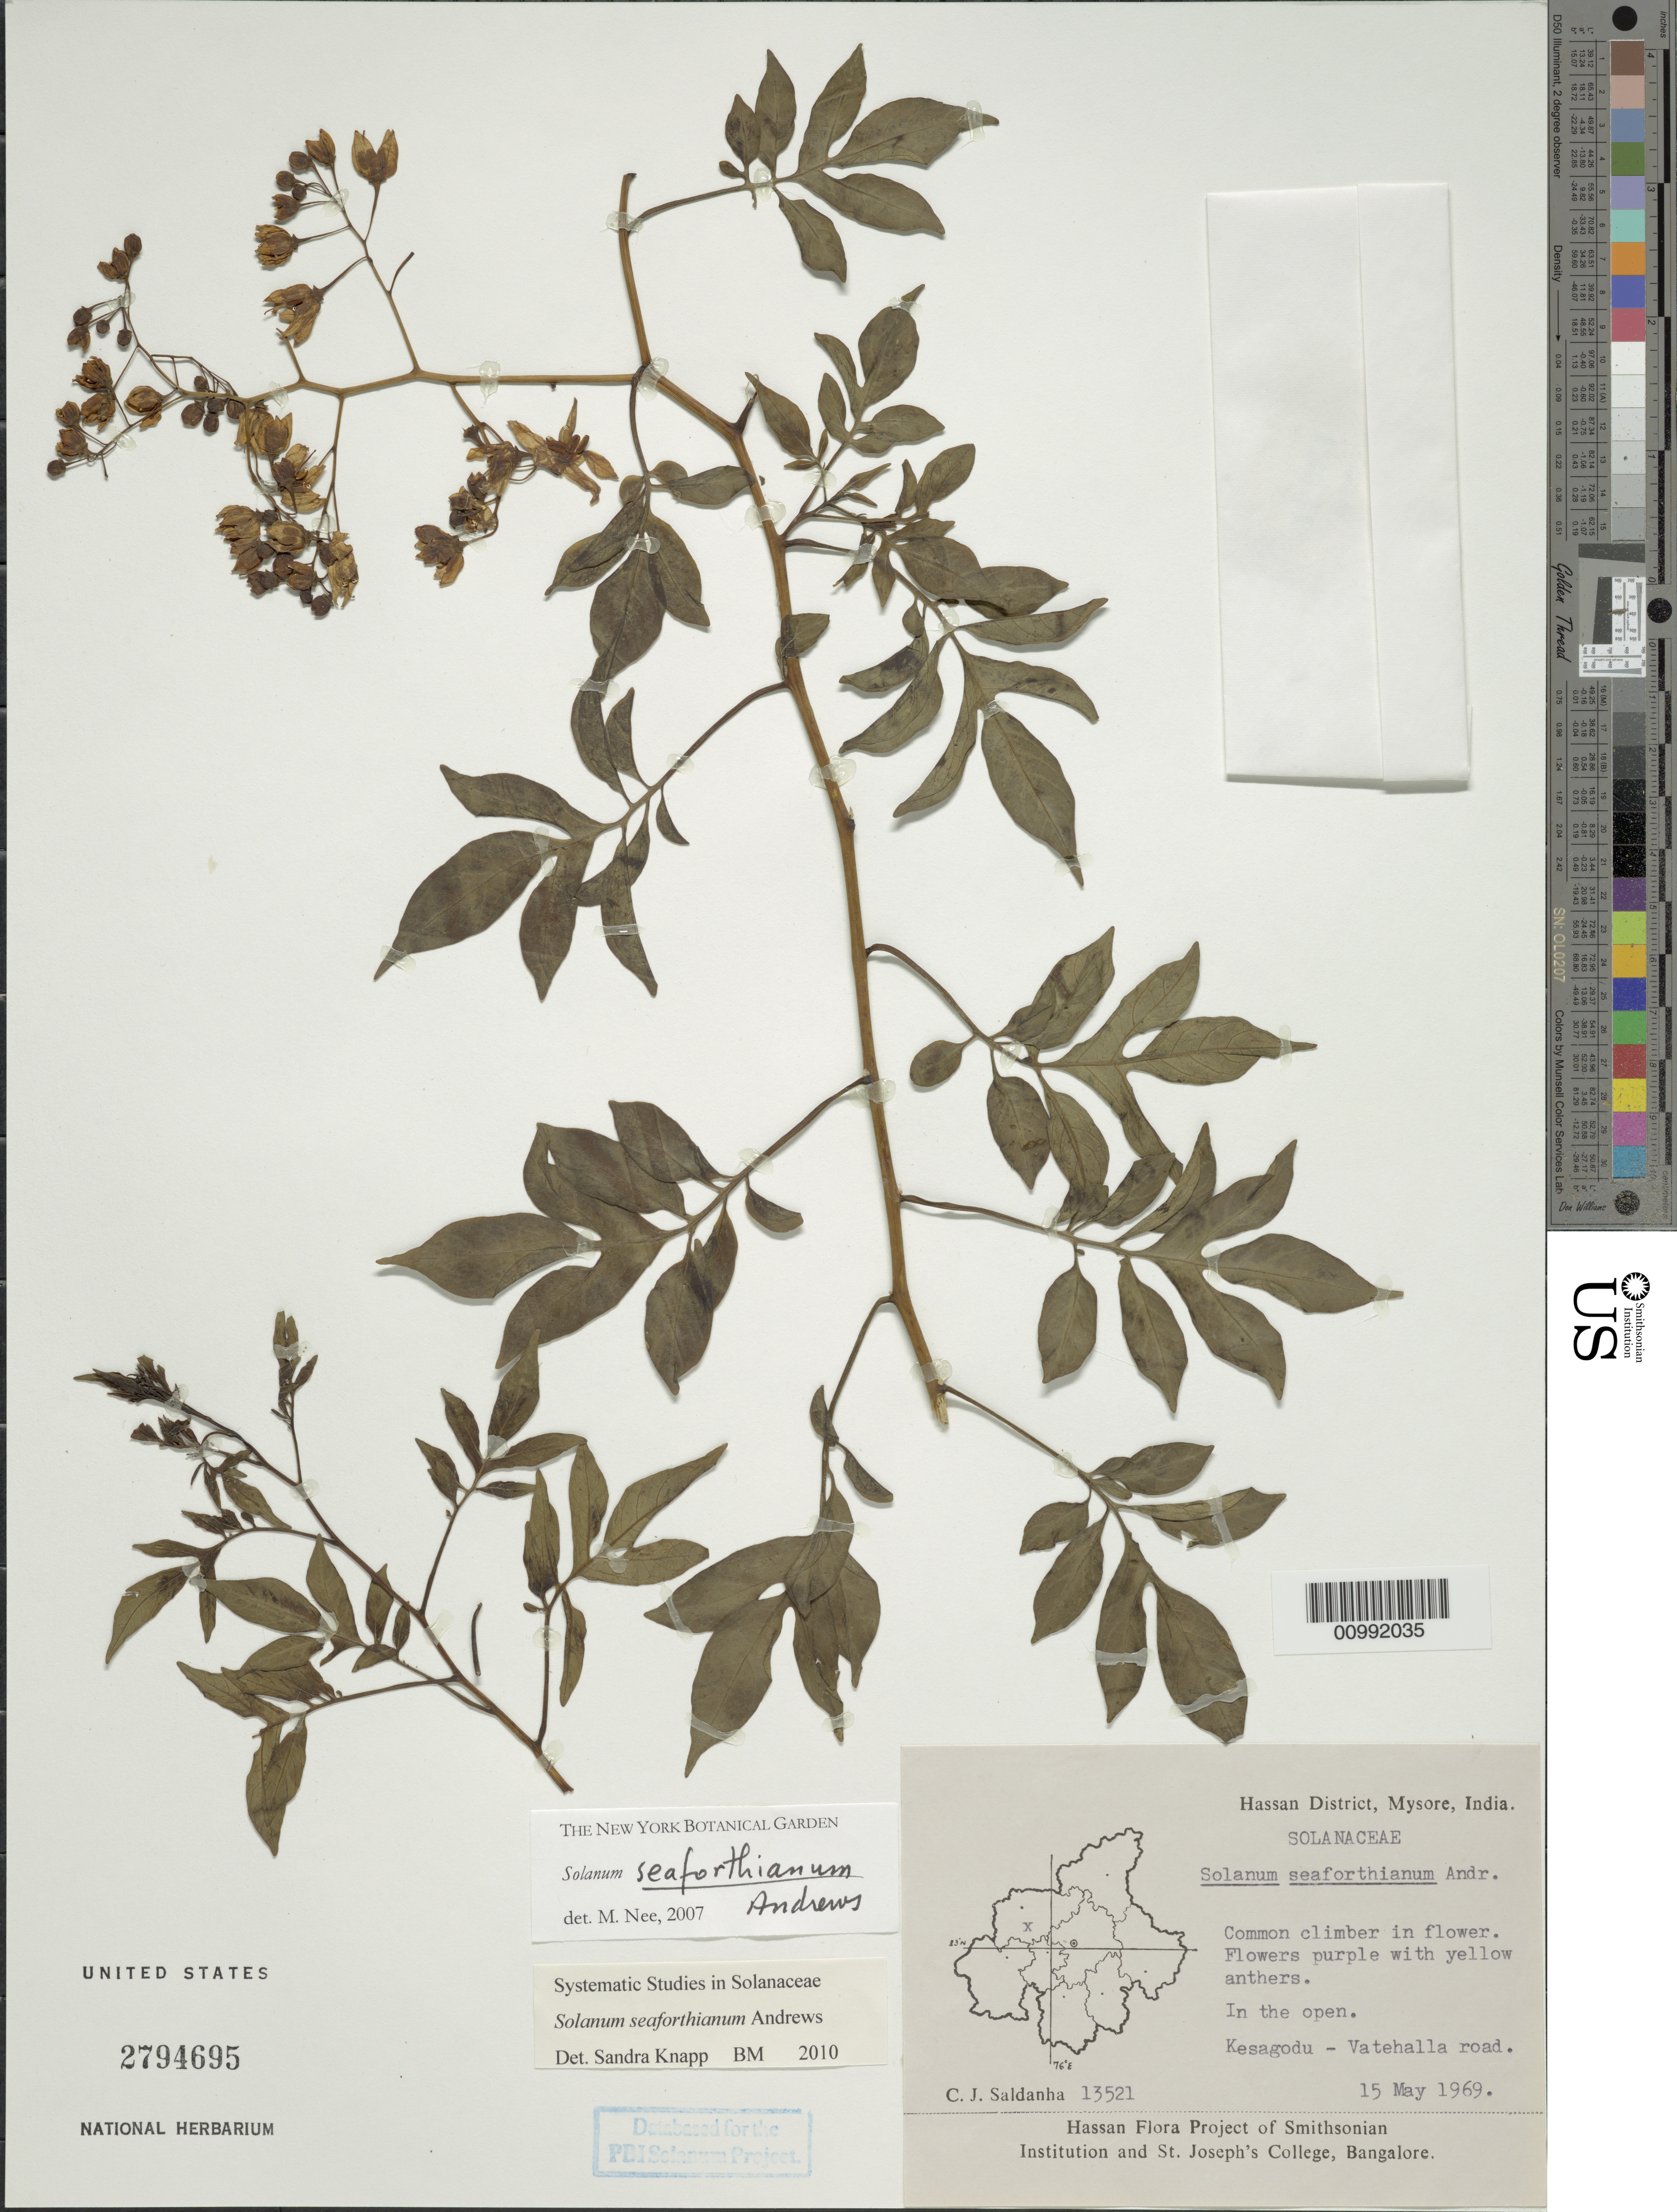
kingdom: Plantae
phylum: Tracheophyta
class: Magnoliopsida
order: Solanales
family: Solanaceae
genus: Solanum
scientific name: Solanum seaforthianum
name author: Andrews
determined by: Knapp, S. D.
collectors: C. J. Saldanha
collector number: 13521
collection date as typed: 15 May 1969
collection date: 1969-05-15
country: India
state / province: Karnataka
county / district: Mysore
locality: Kesagodu-Vatehalla road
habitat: in open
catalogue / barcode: US 2794695